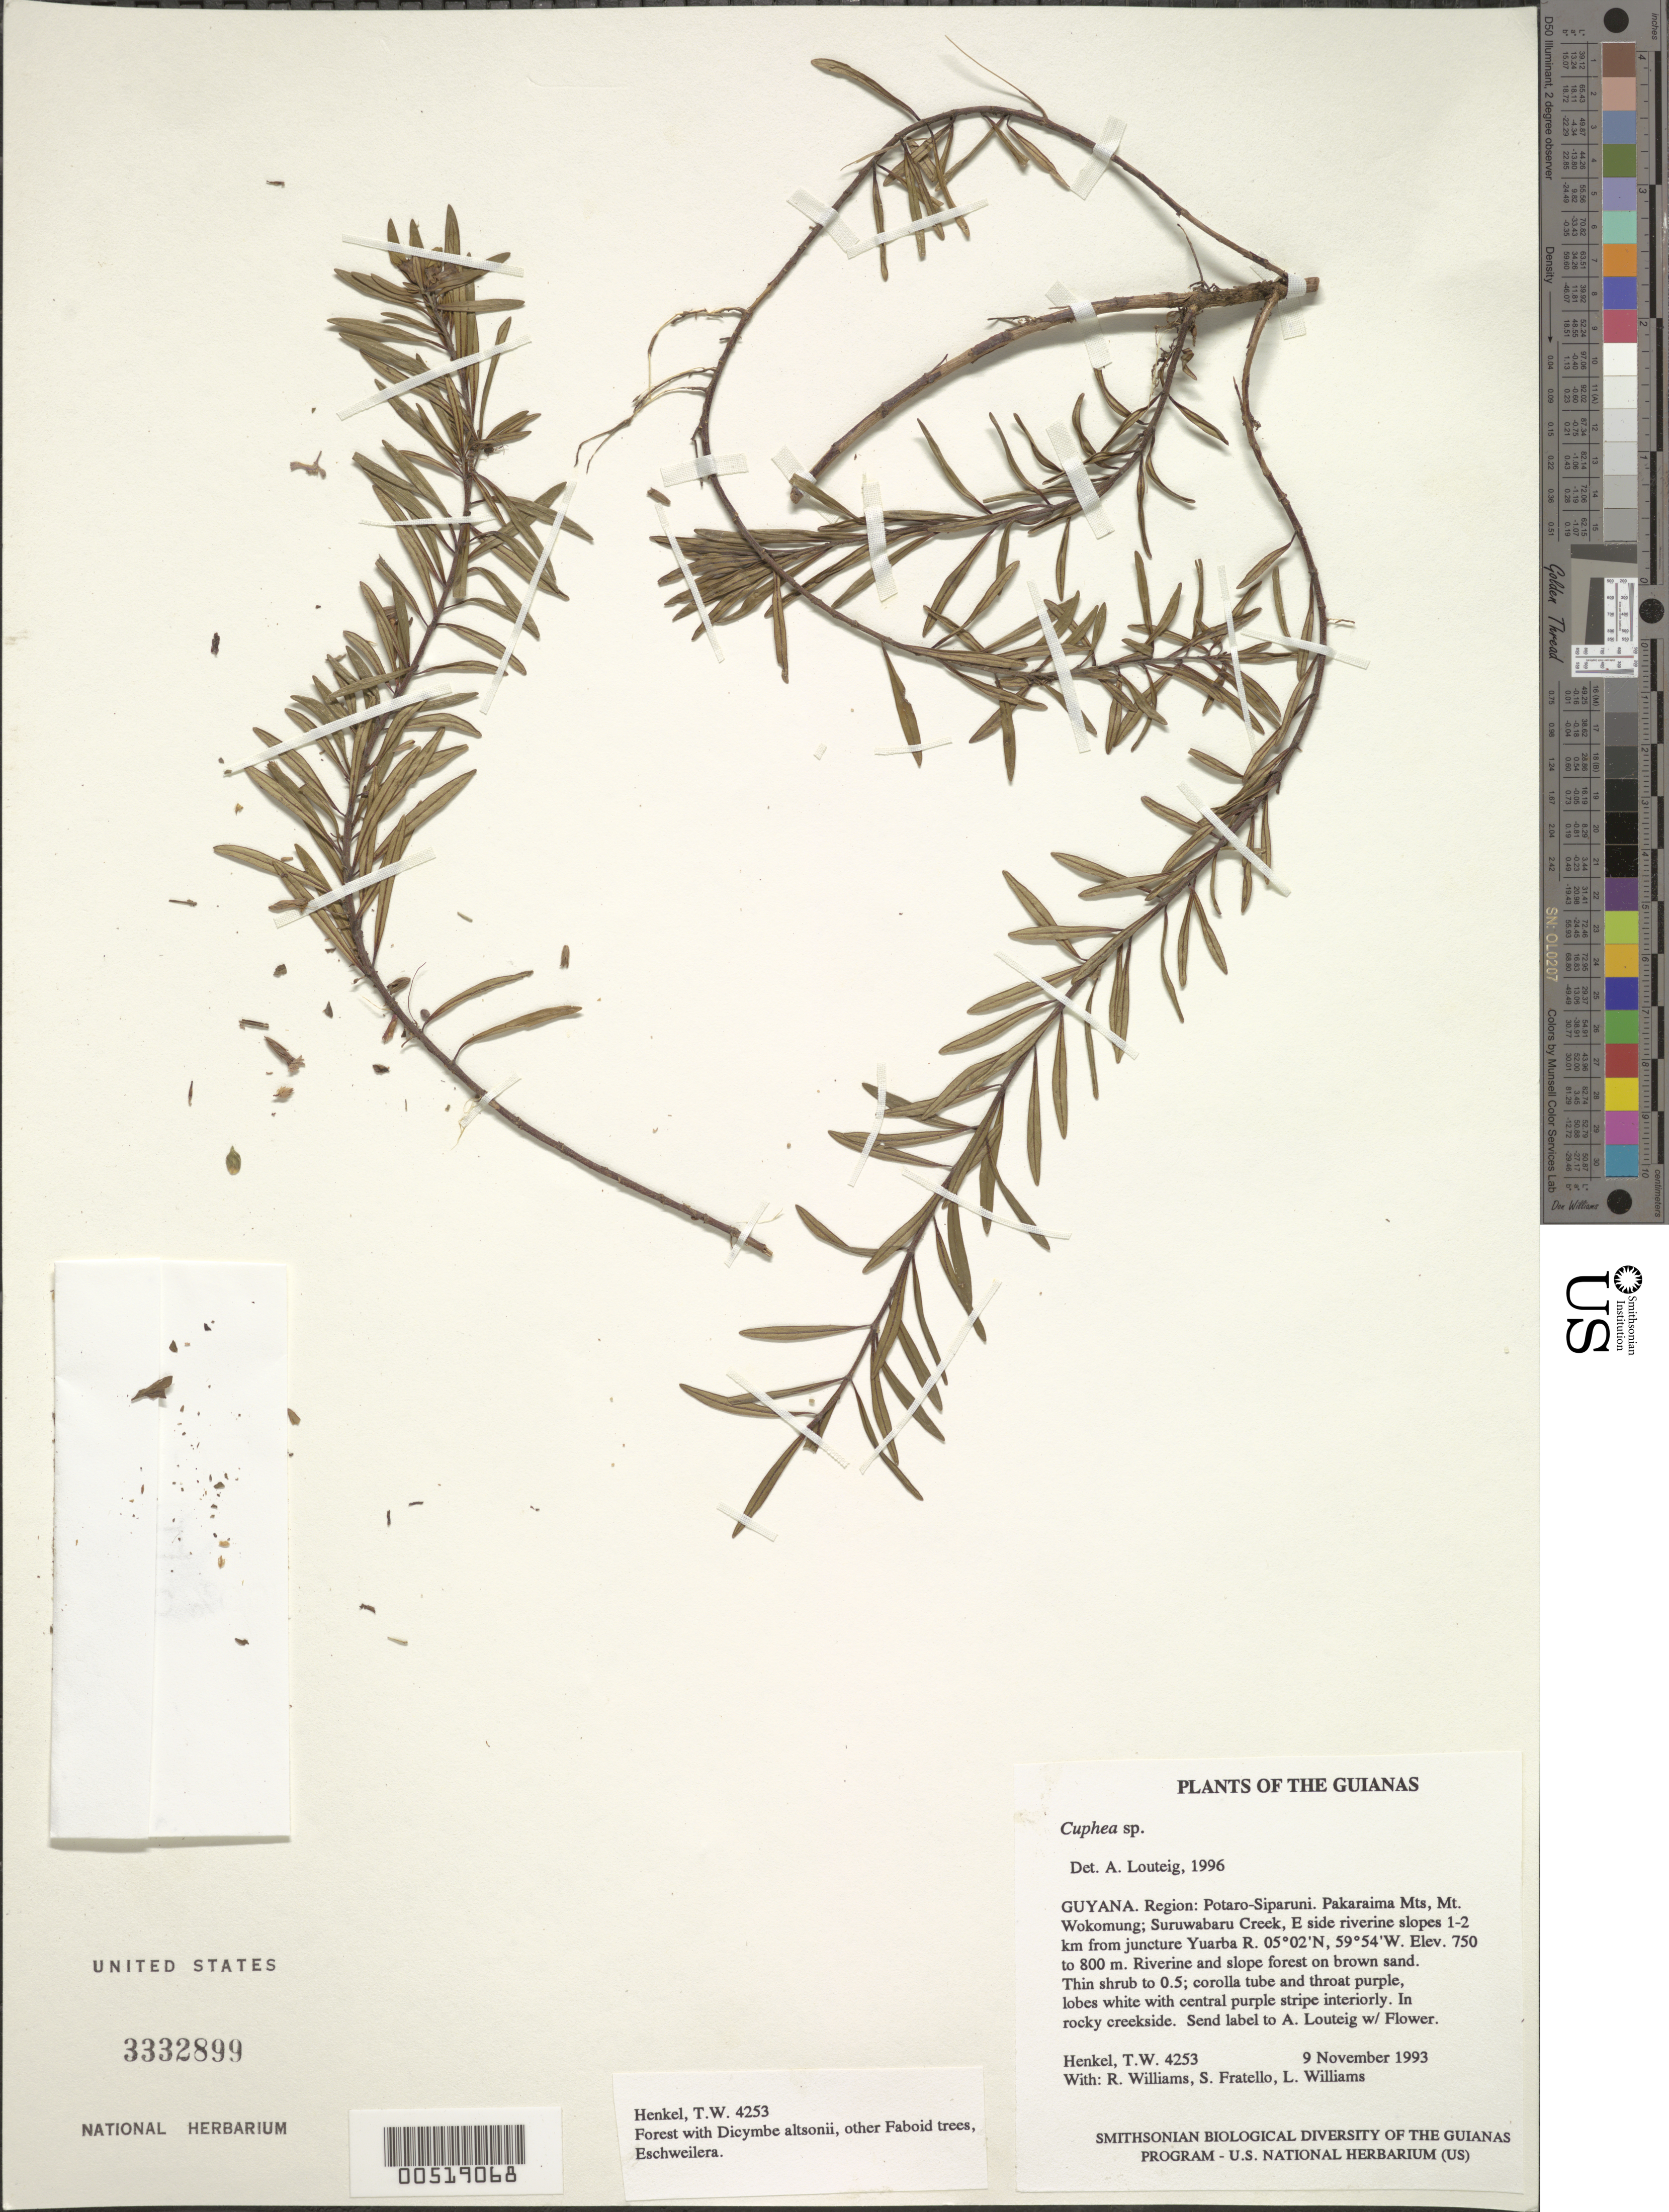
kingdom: Plantae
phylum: Tracheophyta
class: Magnoliopsida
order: Myrtales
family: Lythraceae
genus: Cuphea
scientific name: Cuphea sp.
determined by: Lourteig, A.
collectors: T. Henkel, R. Williams, S. Fratello & L. Williams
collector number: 4253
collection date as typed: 9 November 1993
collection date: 1993-11-09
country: Guyana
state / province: Potaro-Siparuni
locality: Pakaraima Mts, Mt. Wokomung; Suruwabaru Creek, E side riverine slopes 1-2 km from juncture Yuarba R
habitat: Riverine and slope forest on brown sand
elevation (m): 750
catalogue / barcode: US 3332899